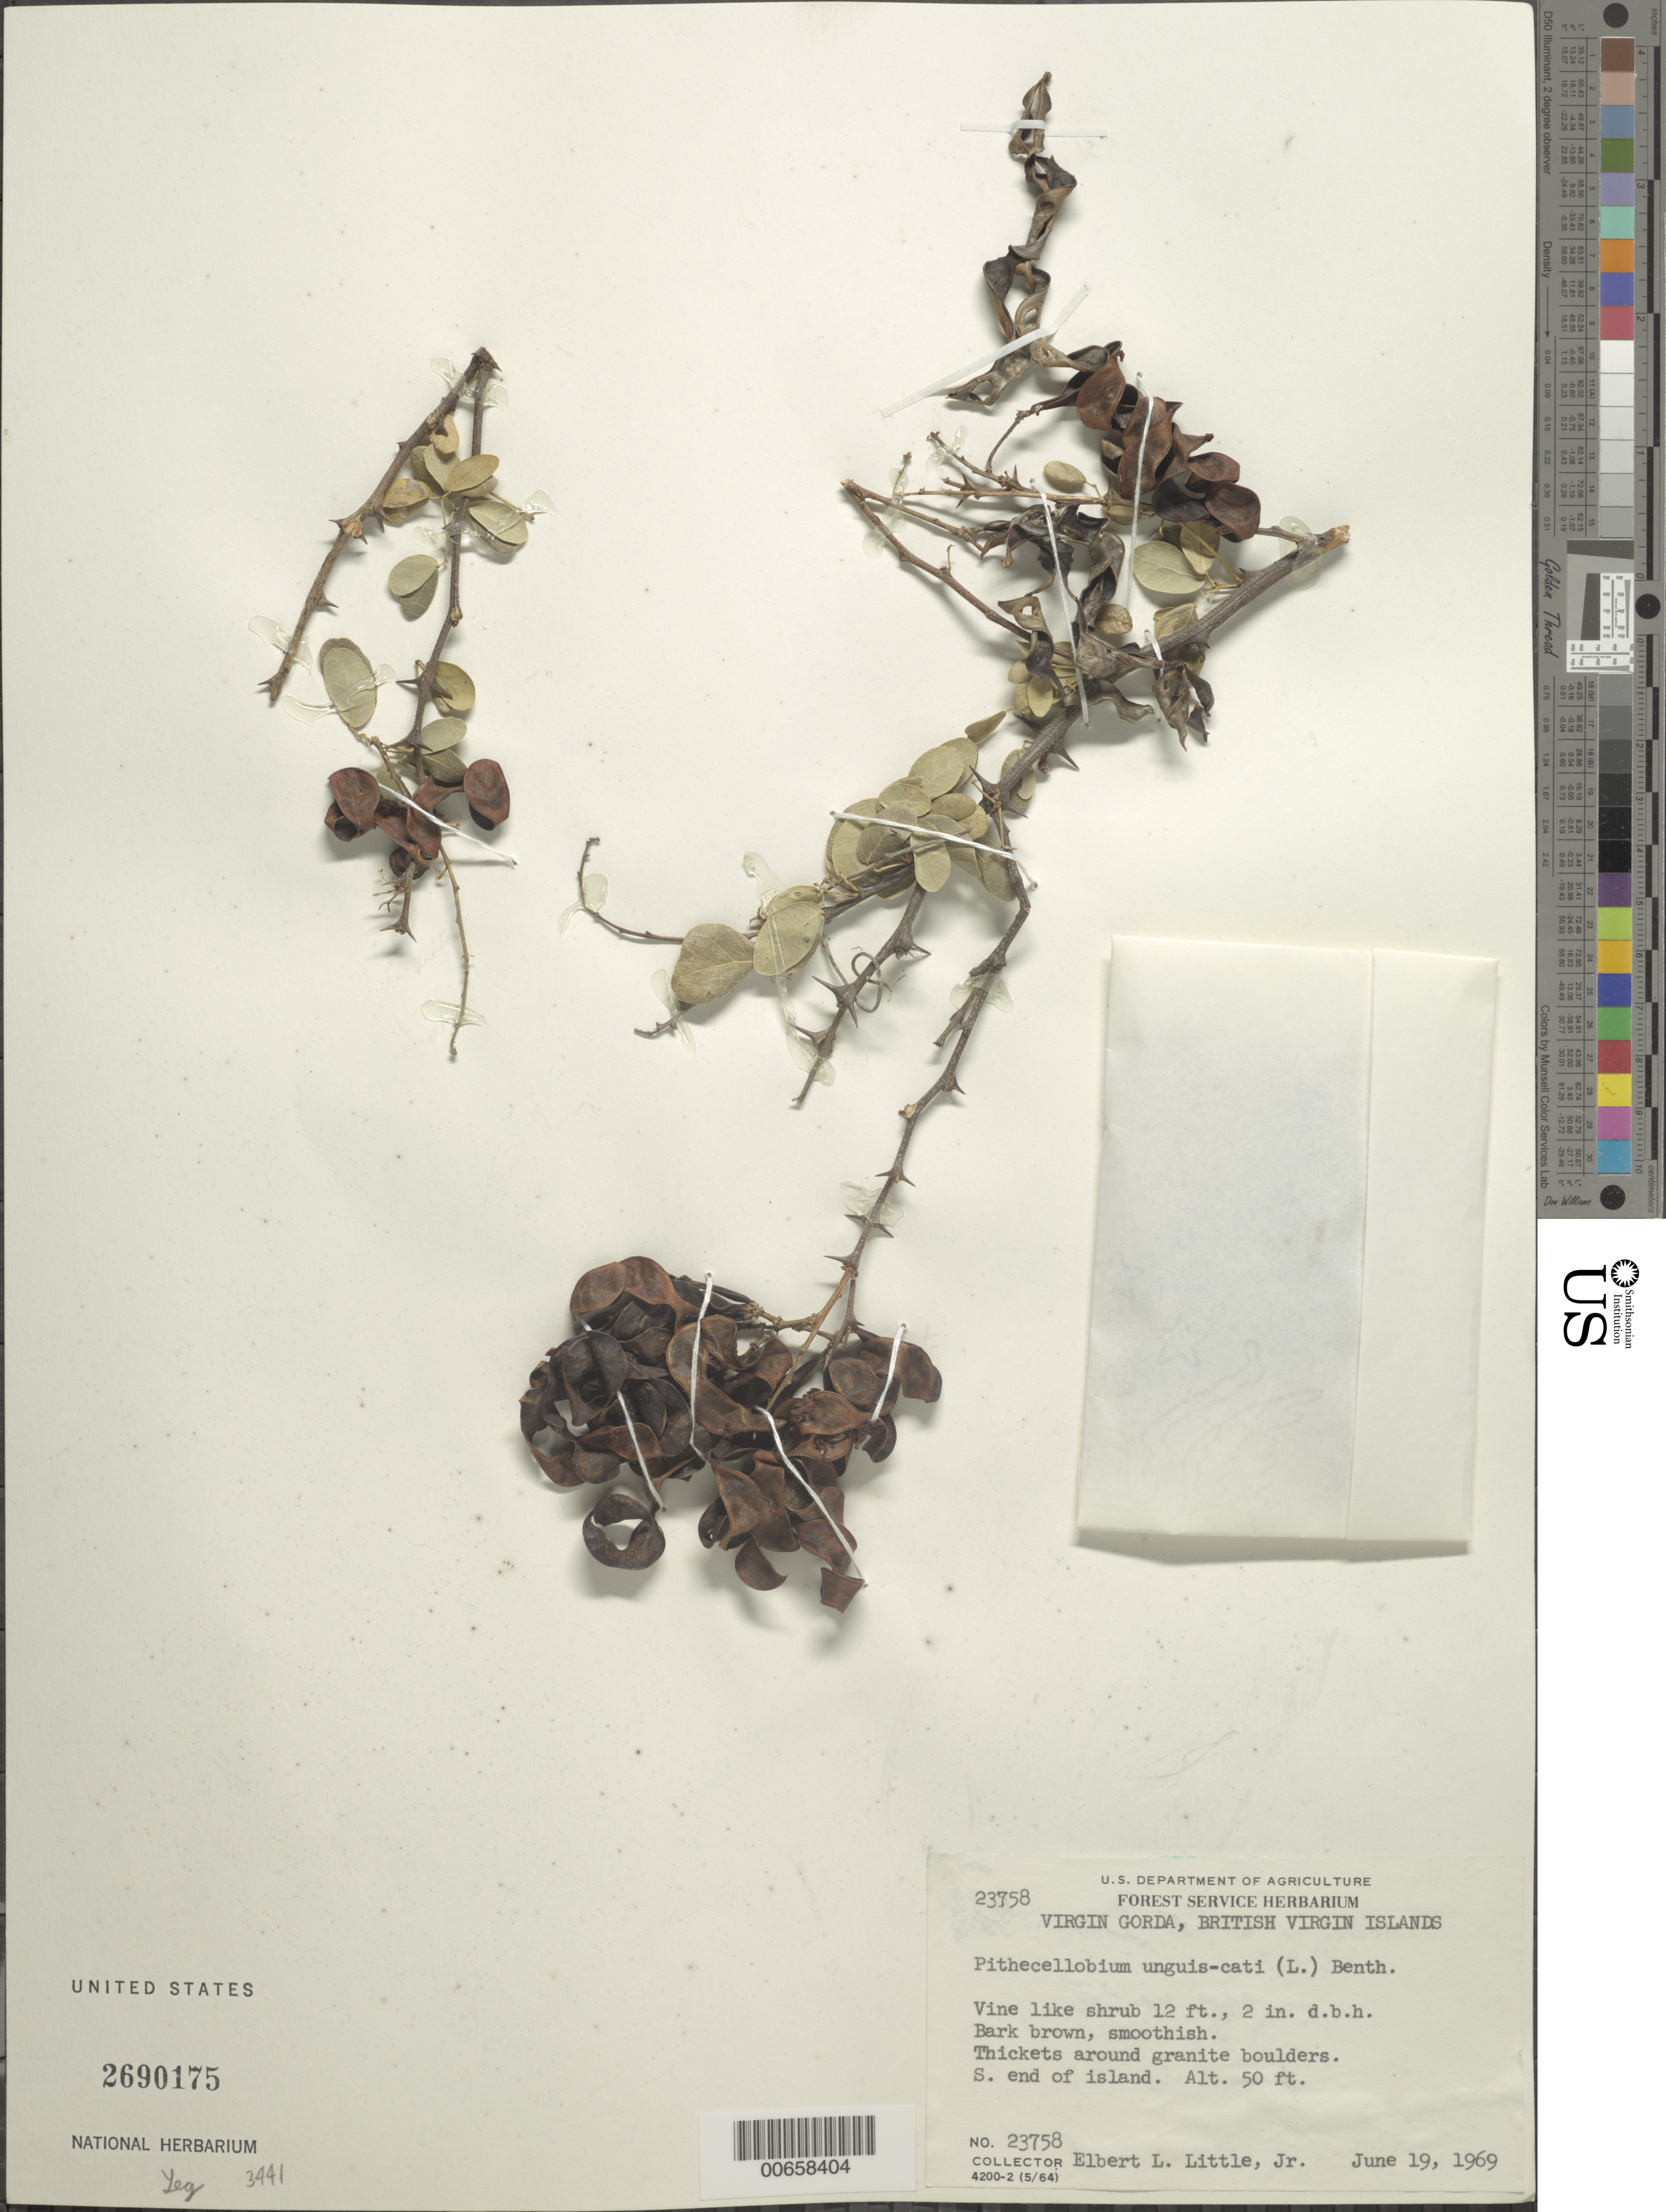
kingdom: Plantae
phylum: Tracheophyta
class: Magnoliopsida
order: Fabales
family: Fabaceae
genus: Pithecellobium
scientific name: Pithecellobium unguis-cati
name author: (L.) Benth.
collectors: E. L. Little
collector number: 23758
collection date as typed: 19 Jun 1969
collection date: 1969-06-19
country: British Virgin Islands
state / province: Virgin Gorda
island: Virgin Gorda Island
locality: S end of island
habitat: Thickets around granite boulders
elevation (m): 15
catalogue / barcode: US 2690175